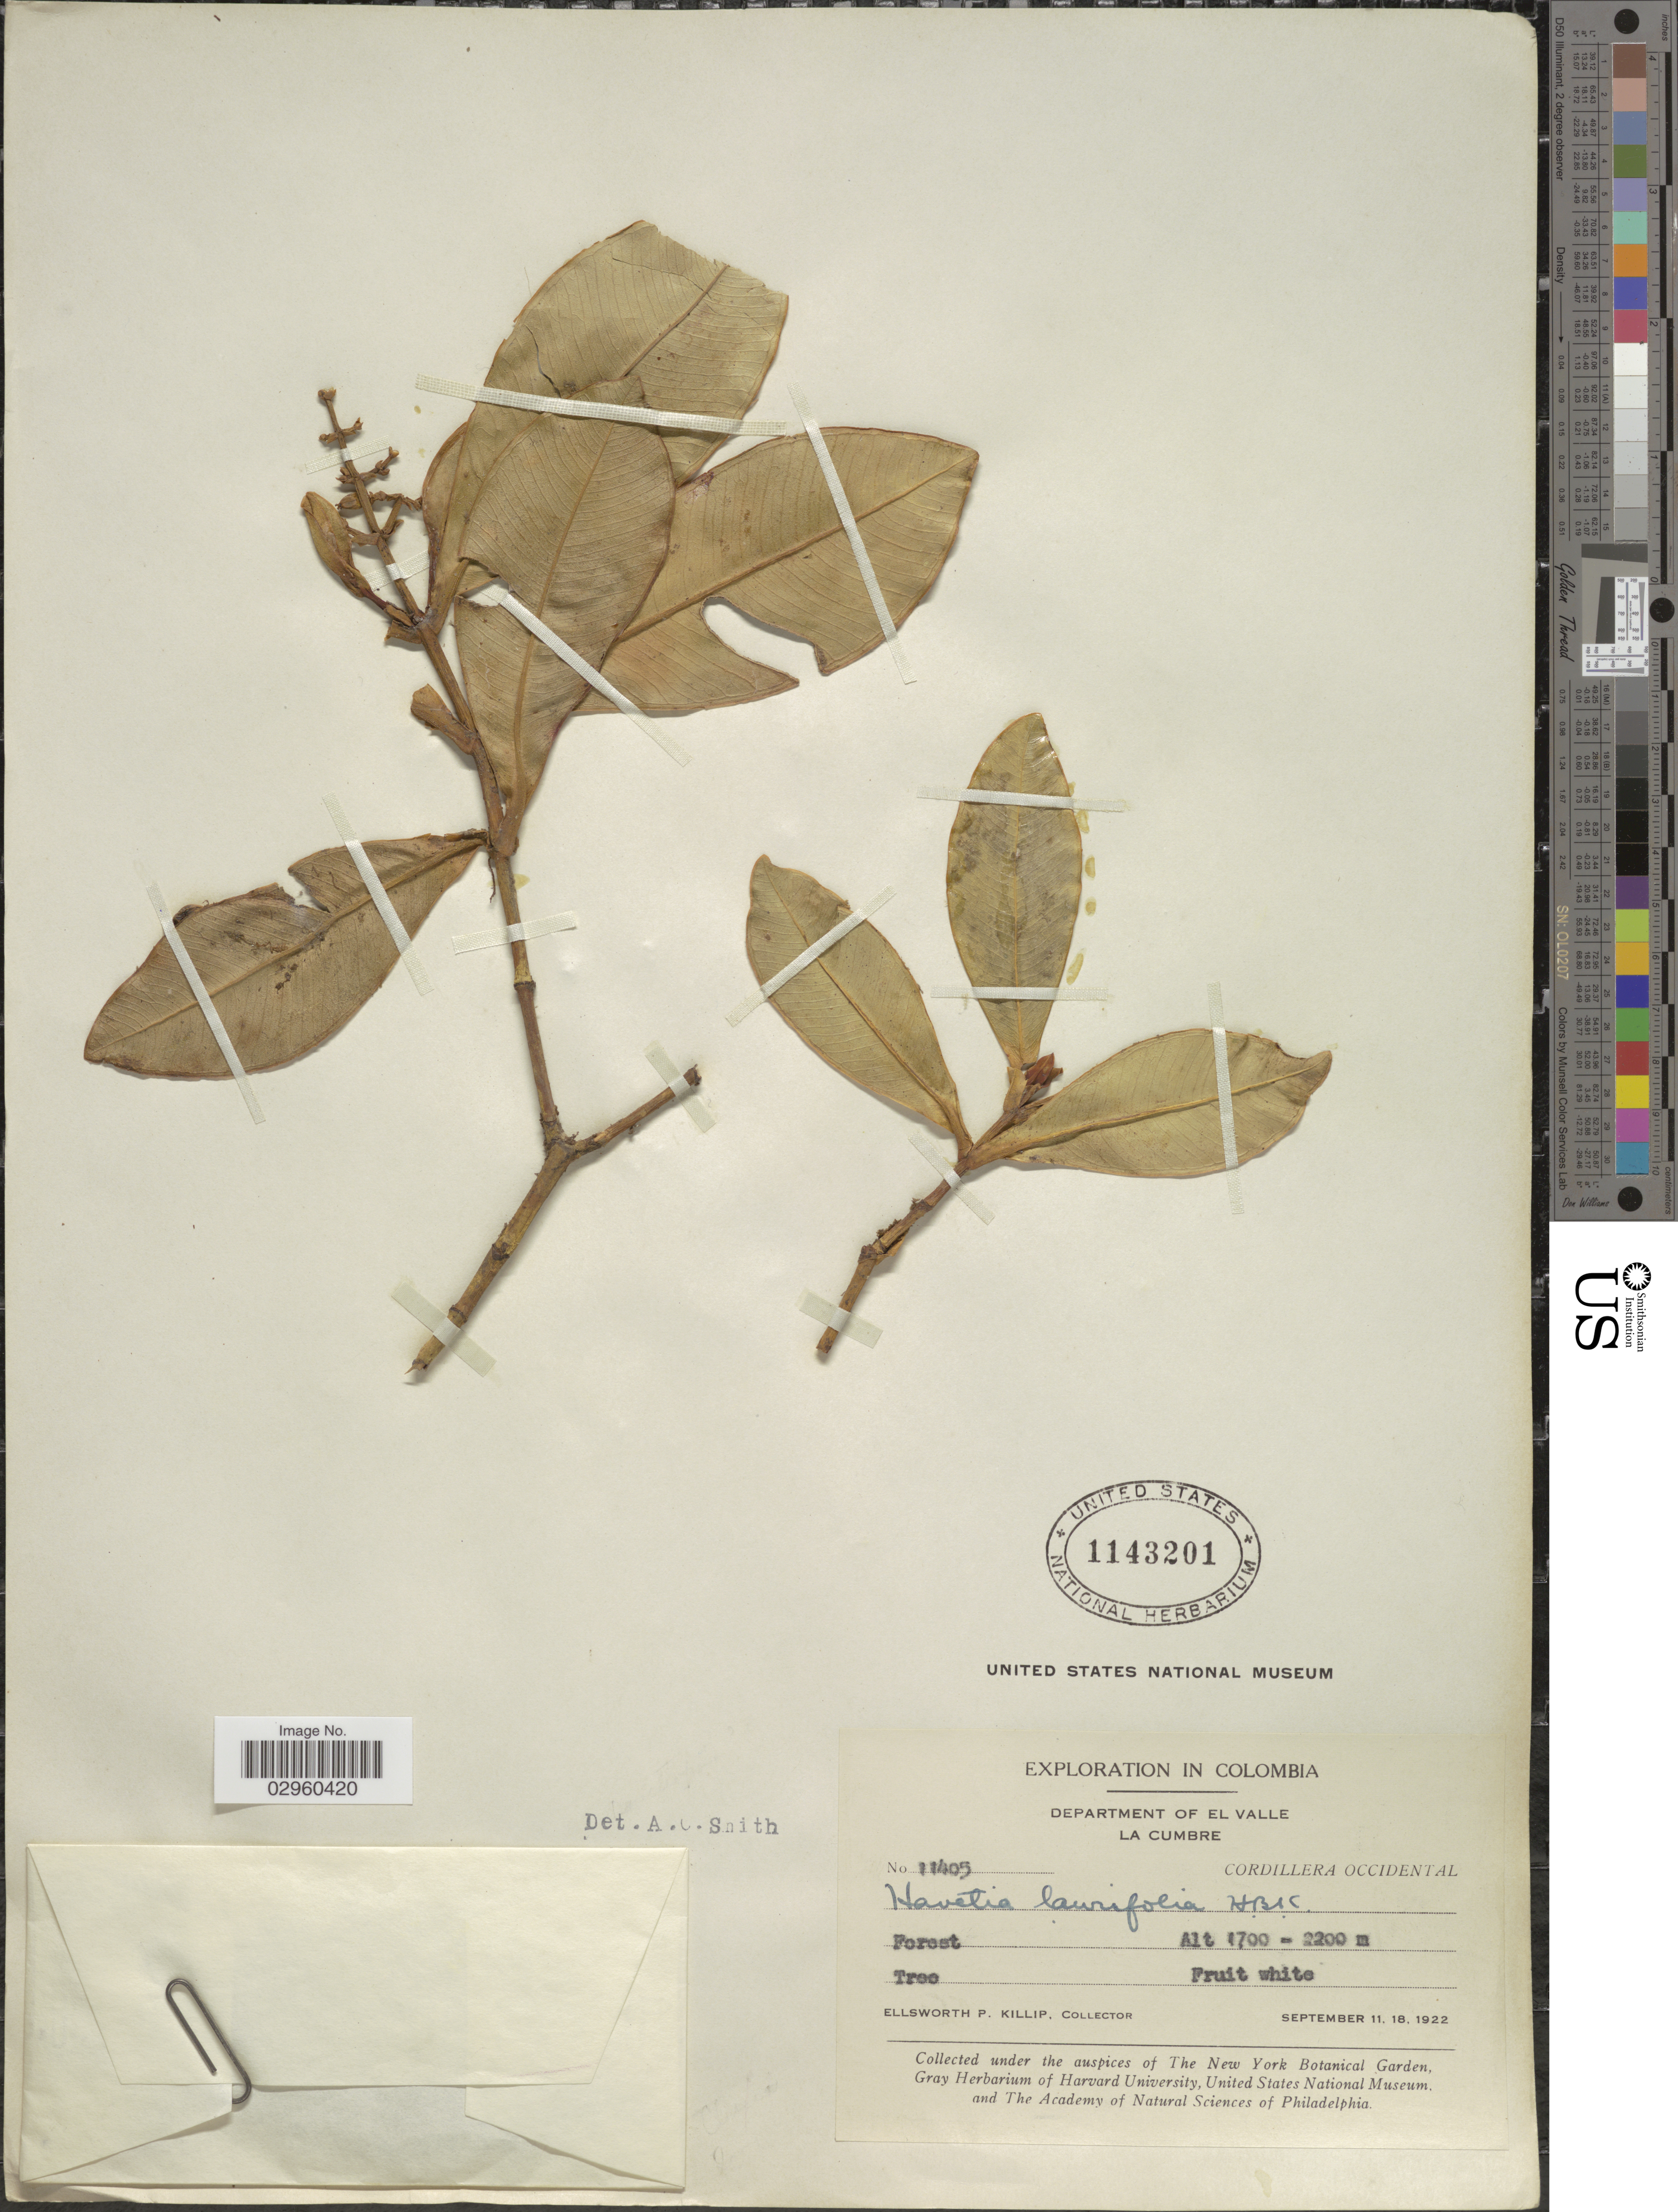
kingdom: Plantae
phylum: Tracheophyta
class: Magnoliopsida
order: Malpighiales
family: Clusiaceae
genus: Clusia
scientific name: Clusia colombiana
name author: Pipoly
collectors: E. P. Killip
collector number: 11405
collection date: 1922-09-11/1922-09-18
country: Colombia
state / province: Valle del Cauca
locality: Department of El Valle. La Cumbre. Cordillera Occidental.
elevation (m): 1700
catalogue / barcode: US 1143201